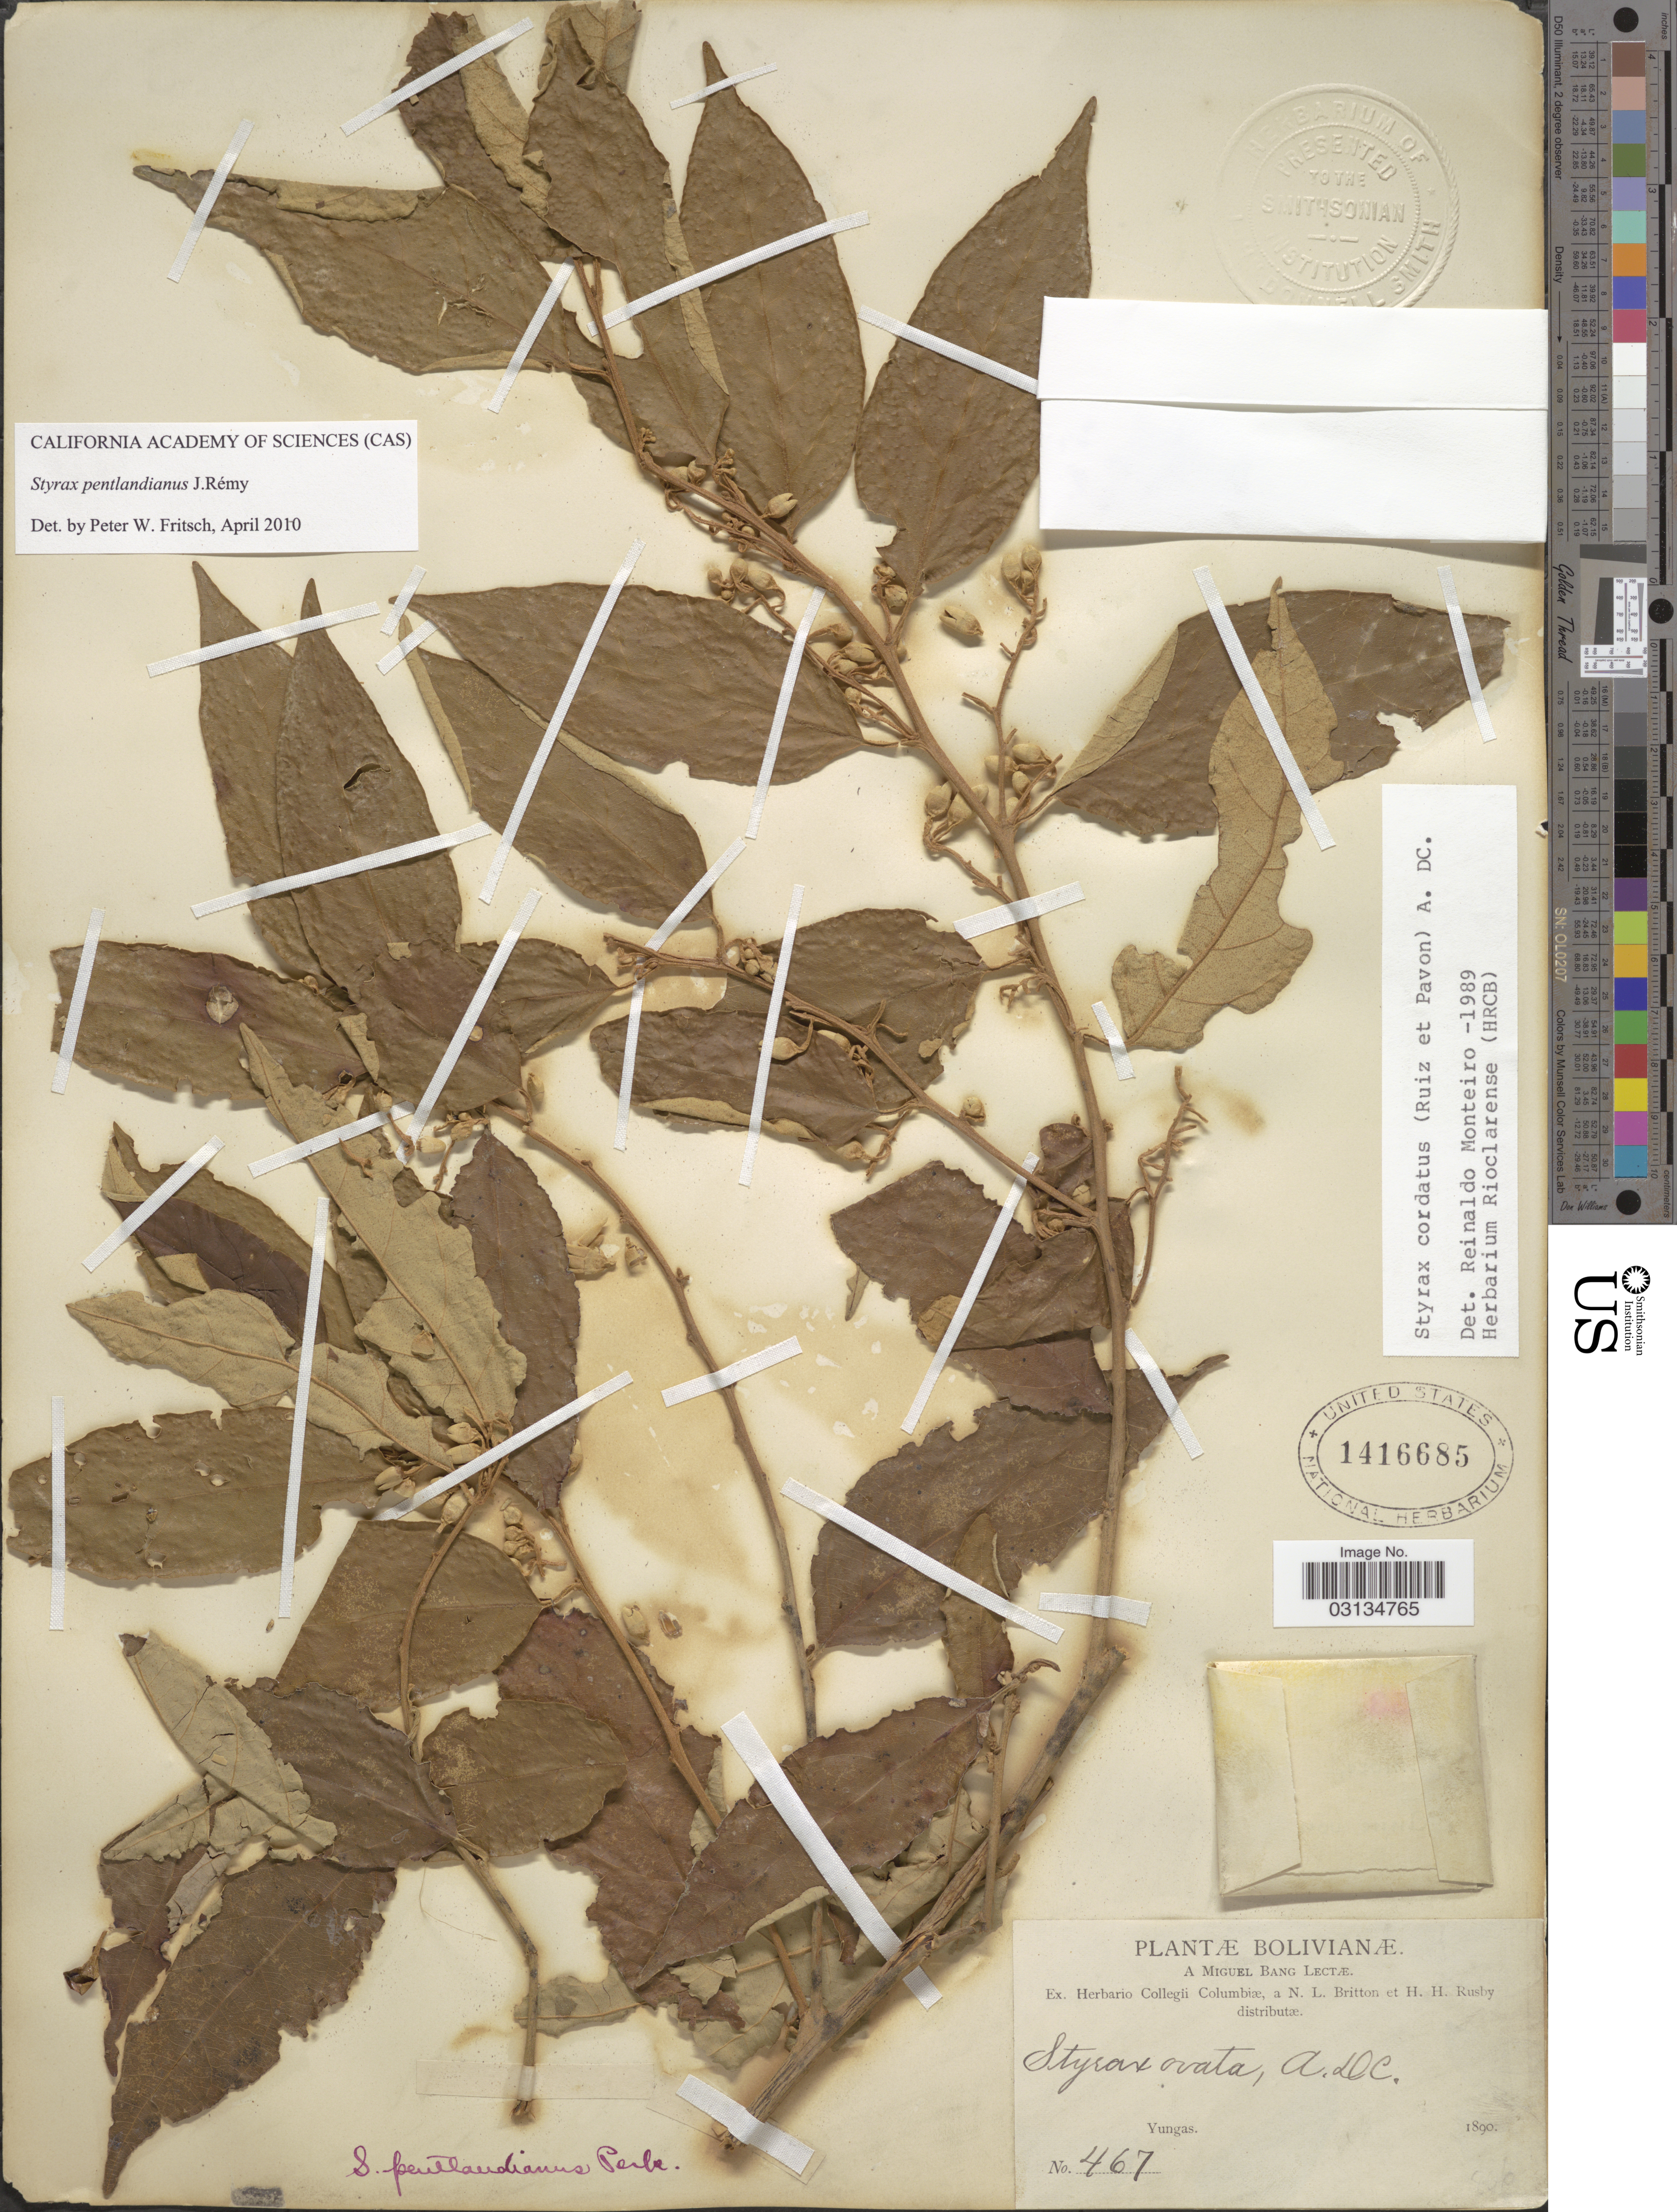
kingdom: Plantae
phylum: Tracheophyta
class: Magnoliopsida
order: Ericales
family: Styracaceae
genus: Styrax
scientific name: Styrax pentlandianus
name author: J. Rémy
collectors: M. Bang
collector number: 467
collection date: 1890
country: Bolivia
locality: Yungas.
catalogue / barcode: US 1416685